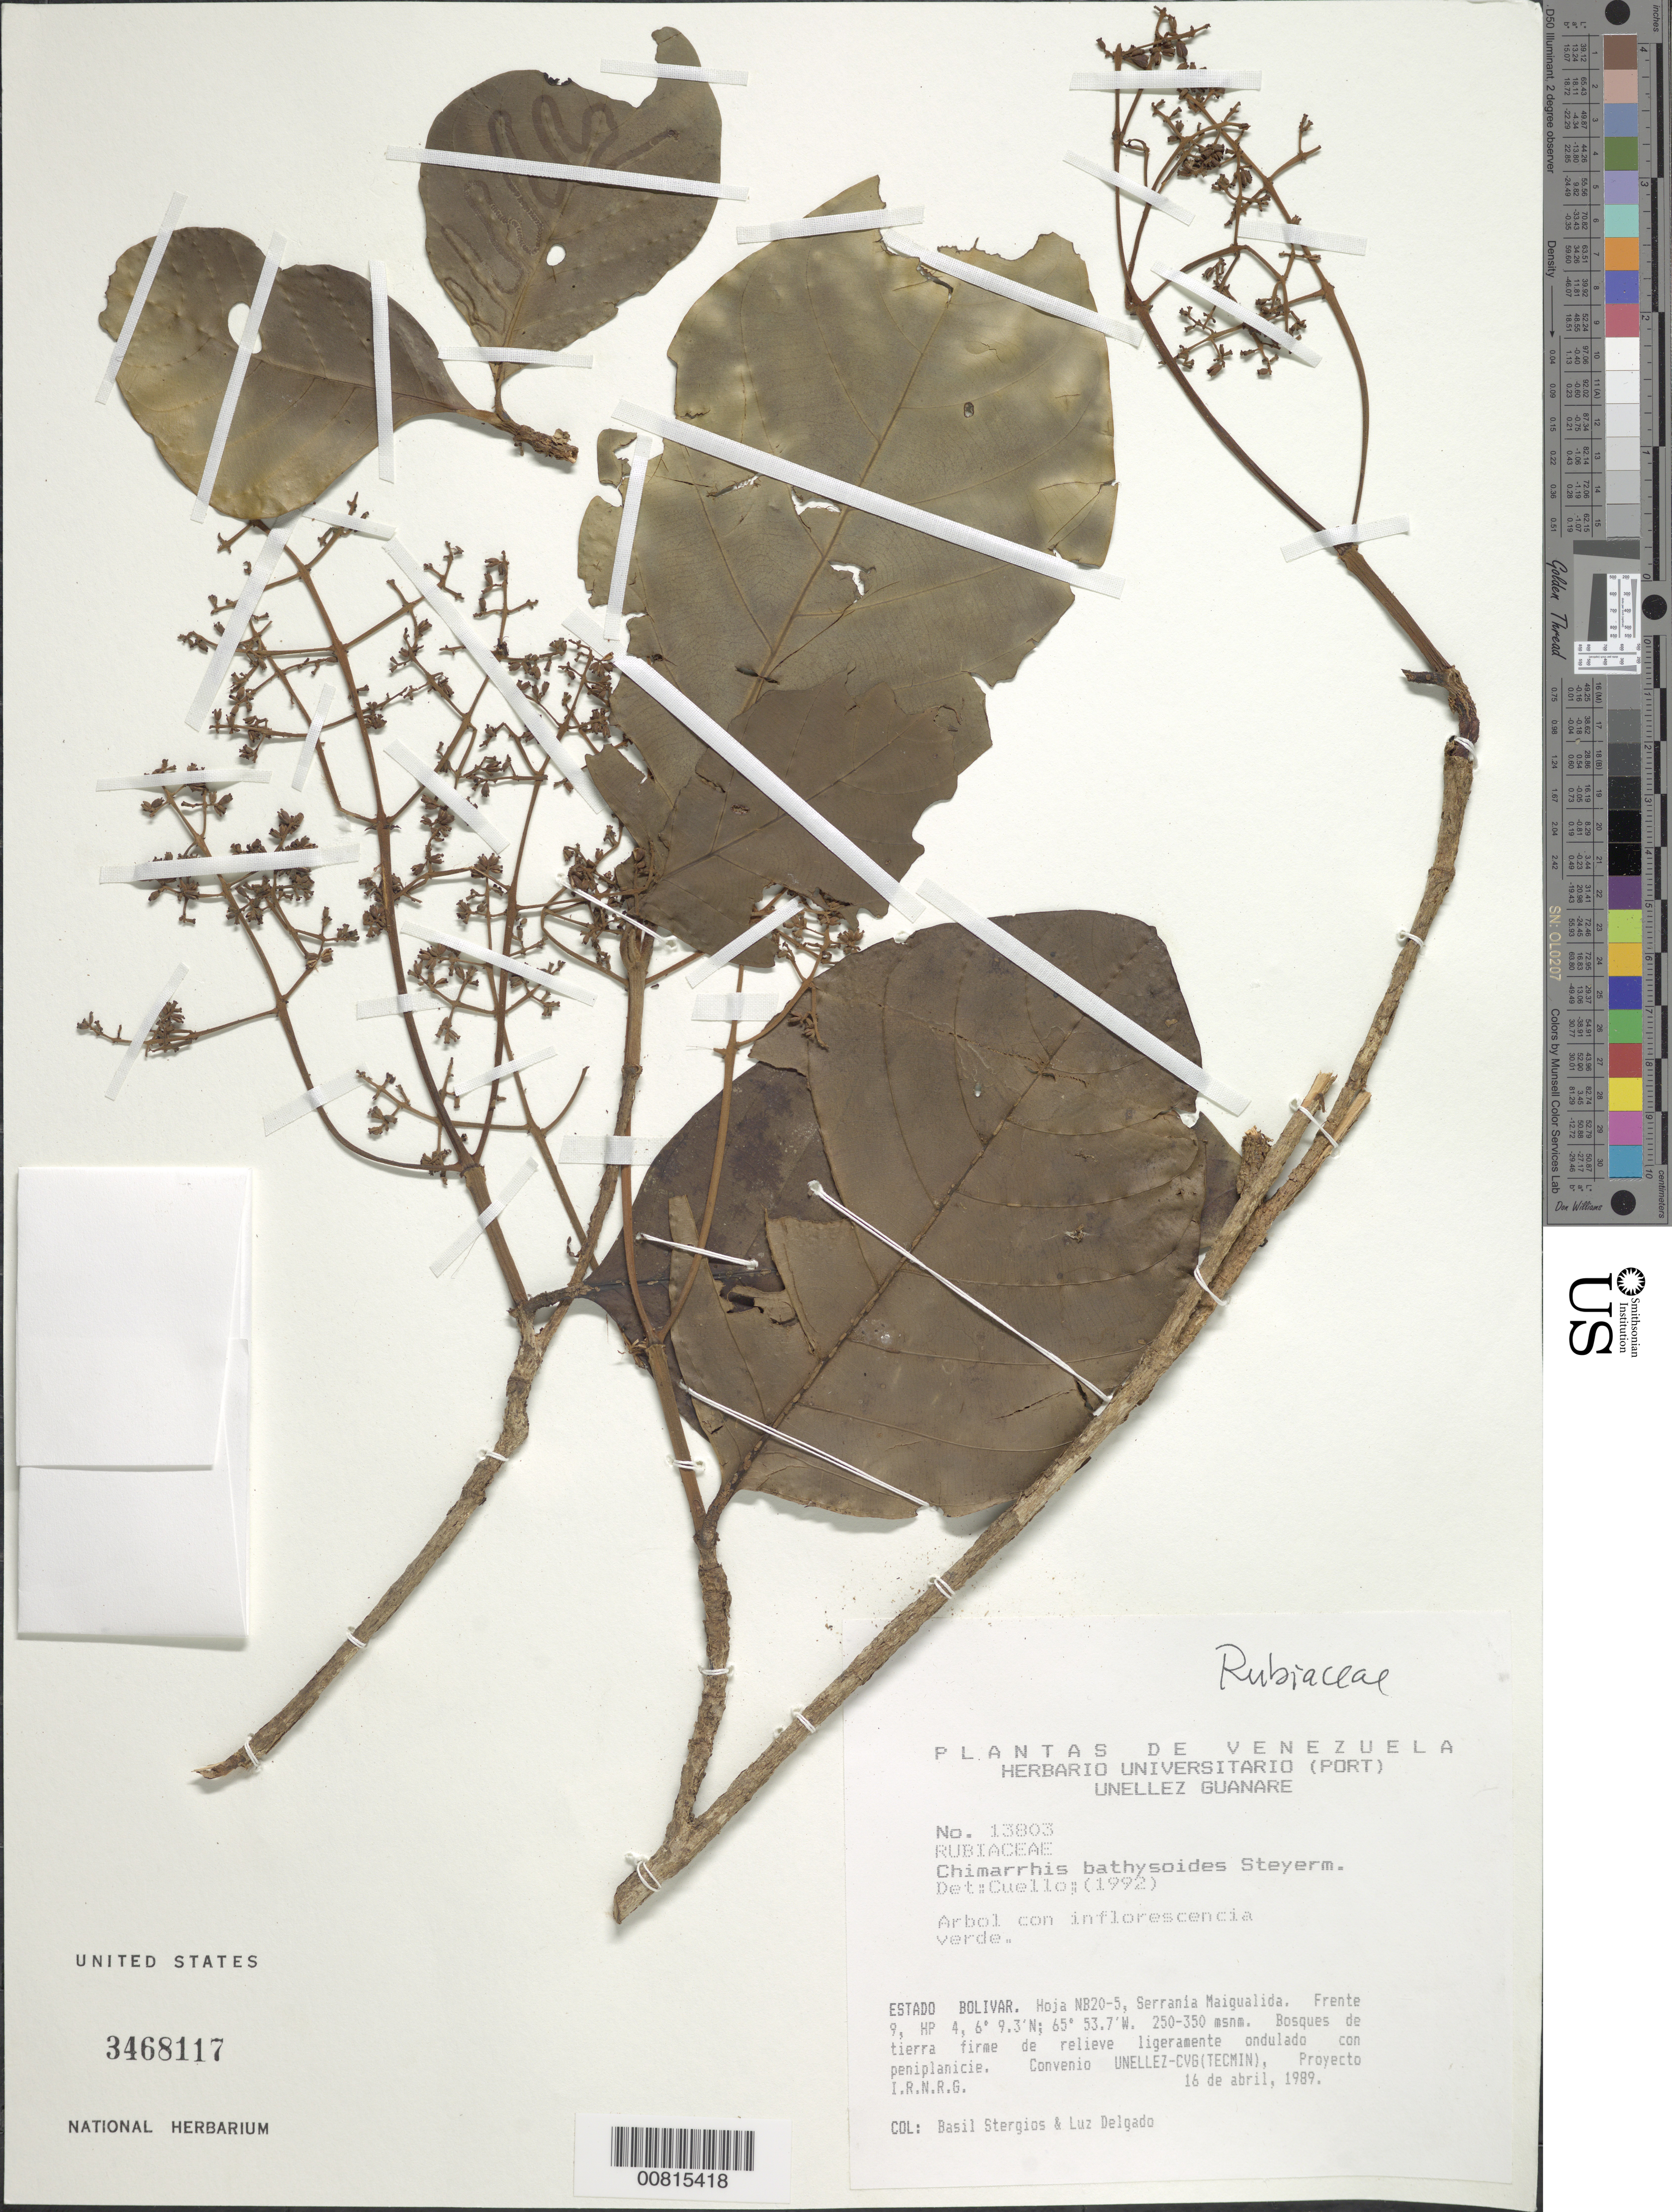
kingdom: Plantae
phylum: Tracheophyta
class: Magnoliopsida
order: Gentianales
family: Rubiaceae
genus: Chimarrhis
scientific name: Chimarrhis bathysoides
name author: Steyerm.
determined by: Cuello, Nidia L.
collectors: B. G. Stergios & L. Delgado V.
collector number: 13803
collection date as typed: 16-Apr-89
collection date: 1989-04-16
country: Venezuela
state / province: Bolívar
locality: Serrania Maigualida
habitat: Bosque de tierra firme de relieve ligeramente ondulado con peniplanicie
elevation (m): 250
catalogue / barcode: US 3468117